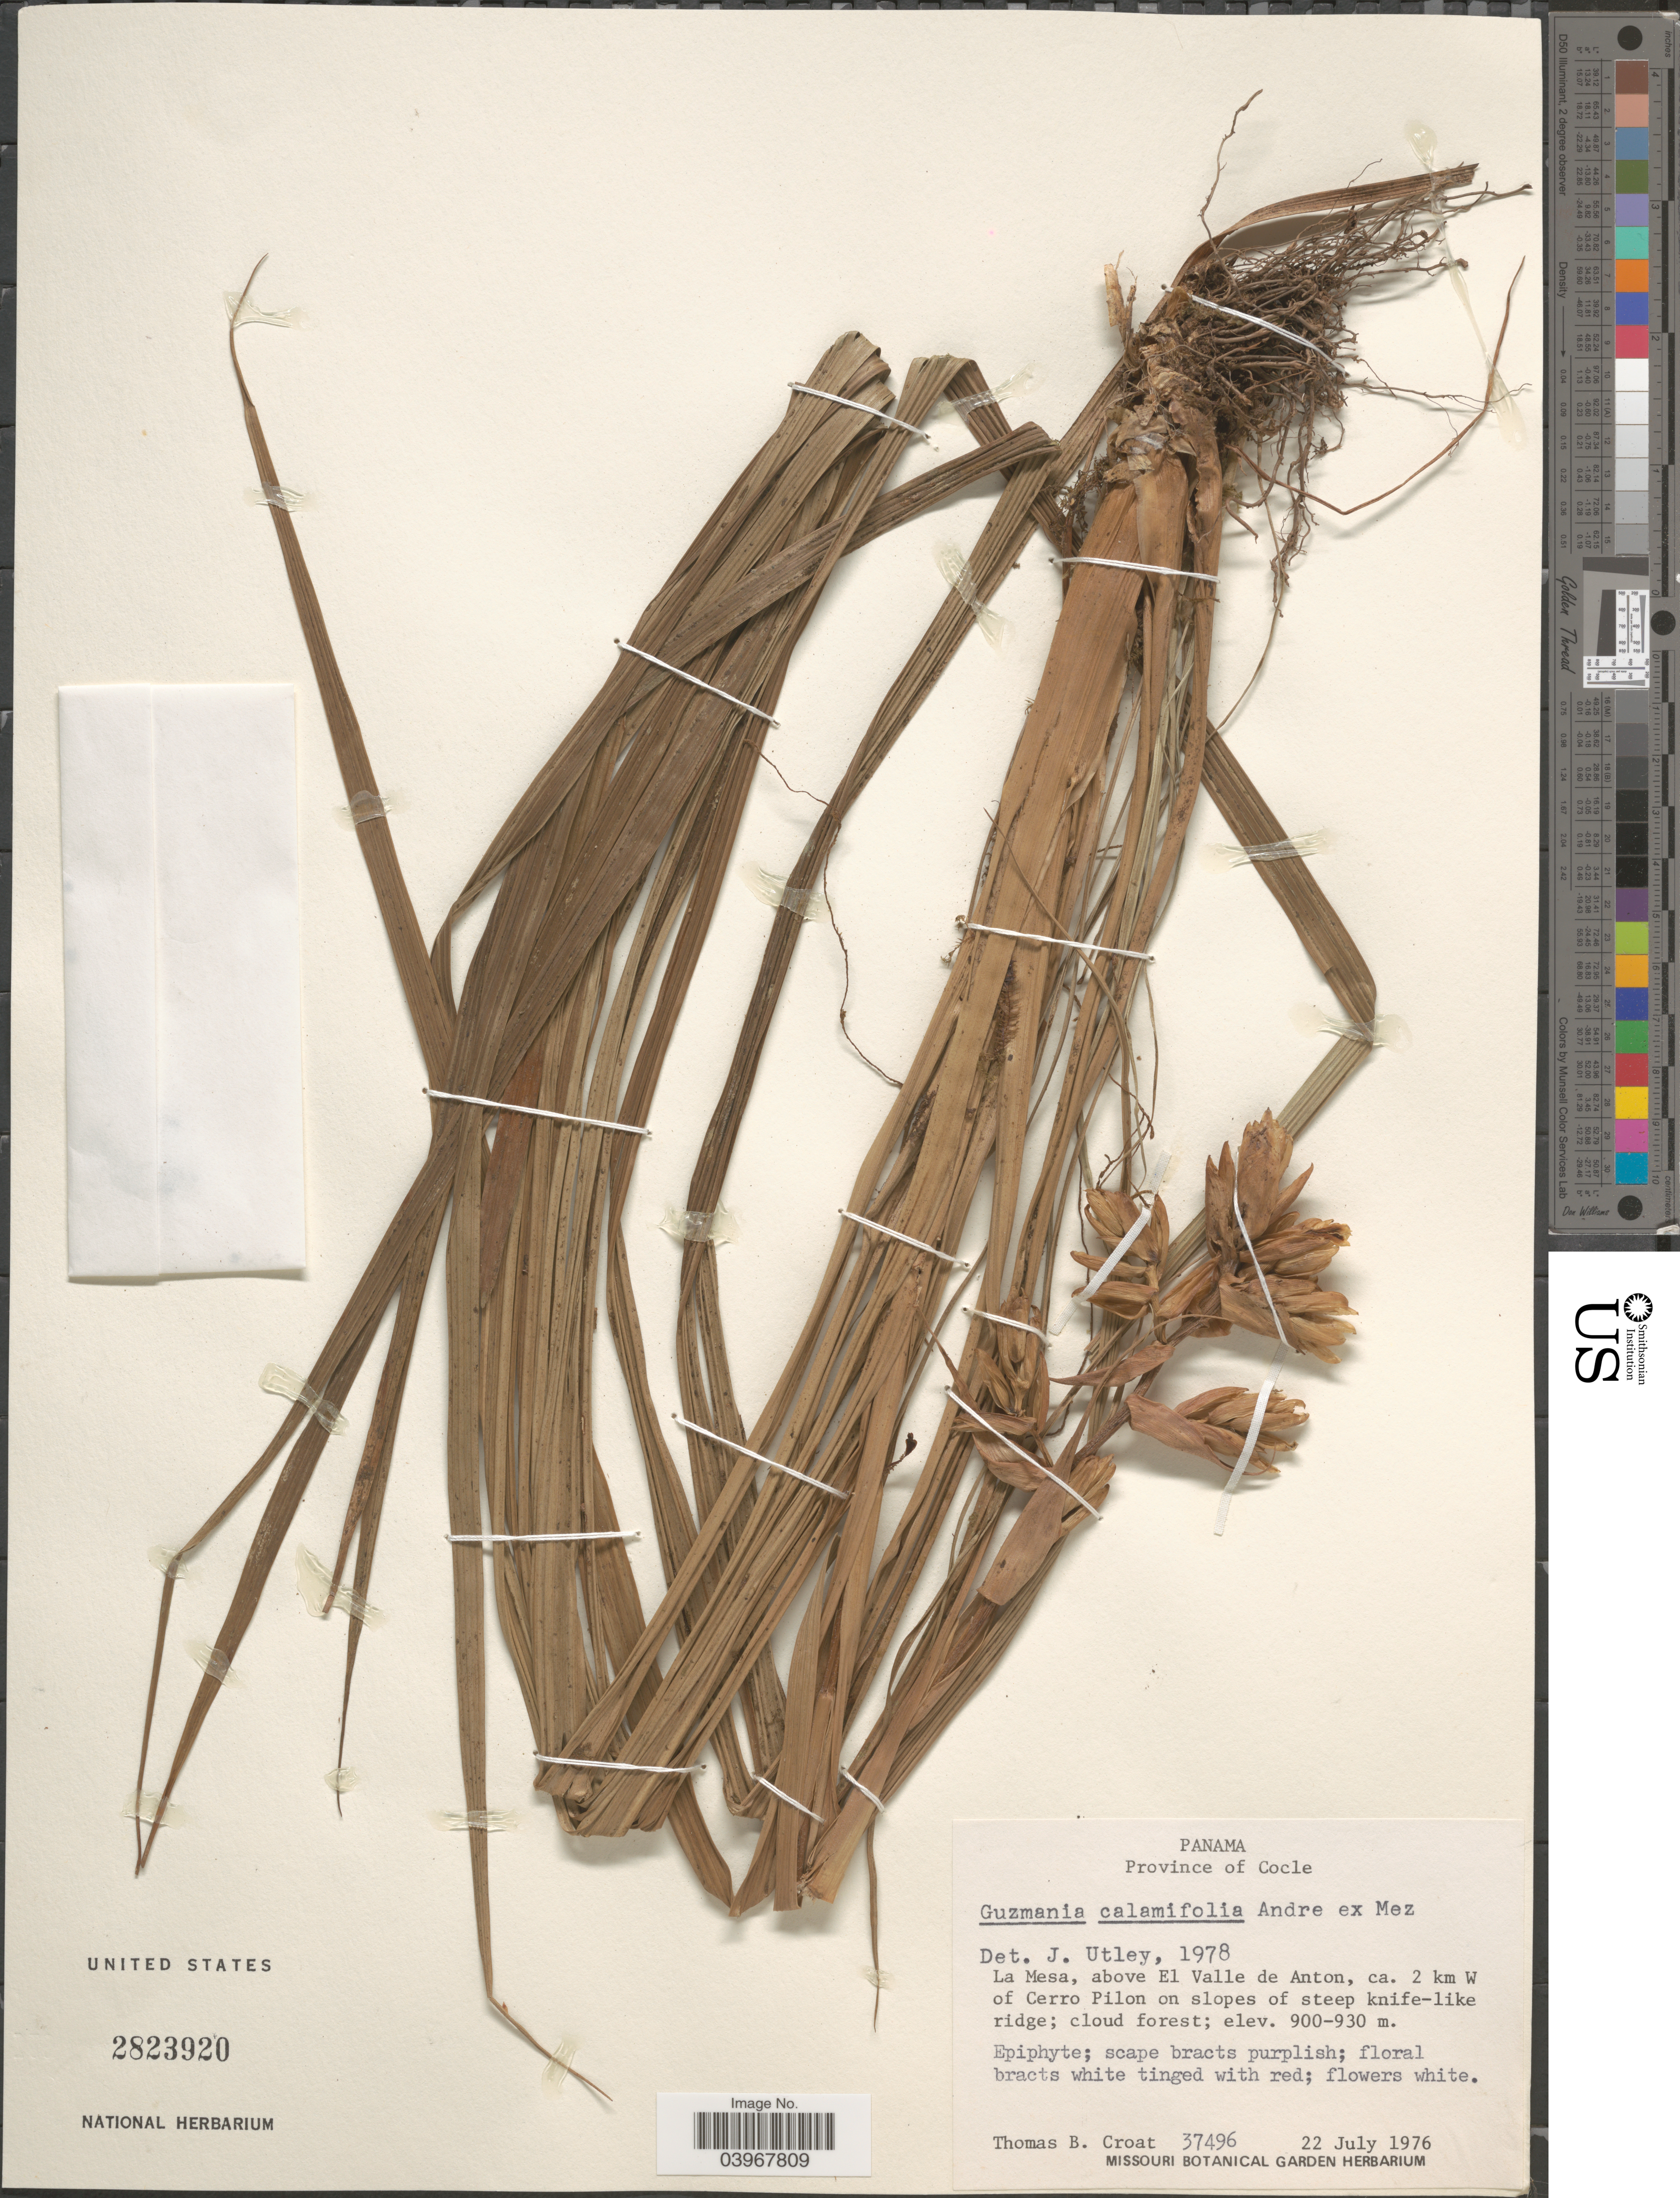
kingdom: Plantae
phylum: Tracheophyta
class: Liliopsida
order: Poales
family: Bromeliaceae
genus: Guzmania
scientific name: Guzmania calamifolia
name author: André ex Mez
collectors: T. B. Croat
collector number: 37496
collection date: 1976-07-22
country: Panama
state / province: Cocle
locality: La Mesa, above El Valle de Anton, ca. 2 km W of Cerro Pilon on slopes of steep knife-like ridge.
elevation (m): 900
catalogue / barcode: US 2823920